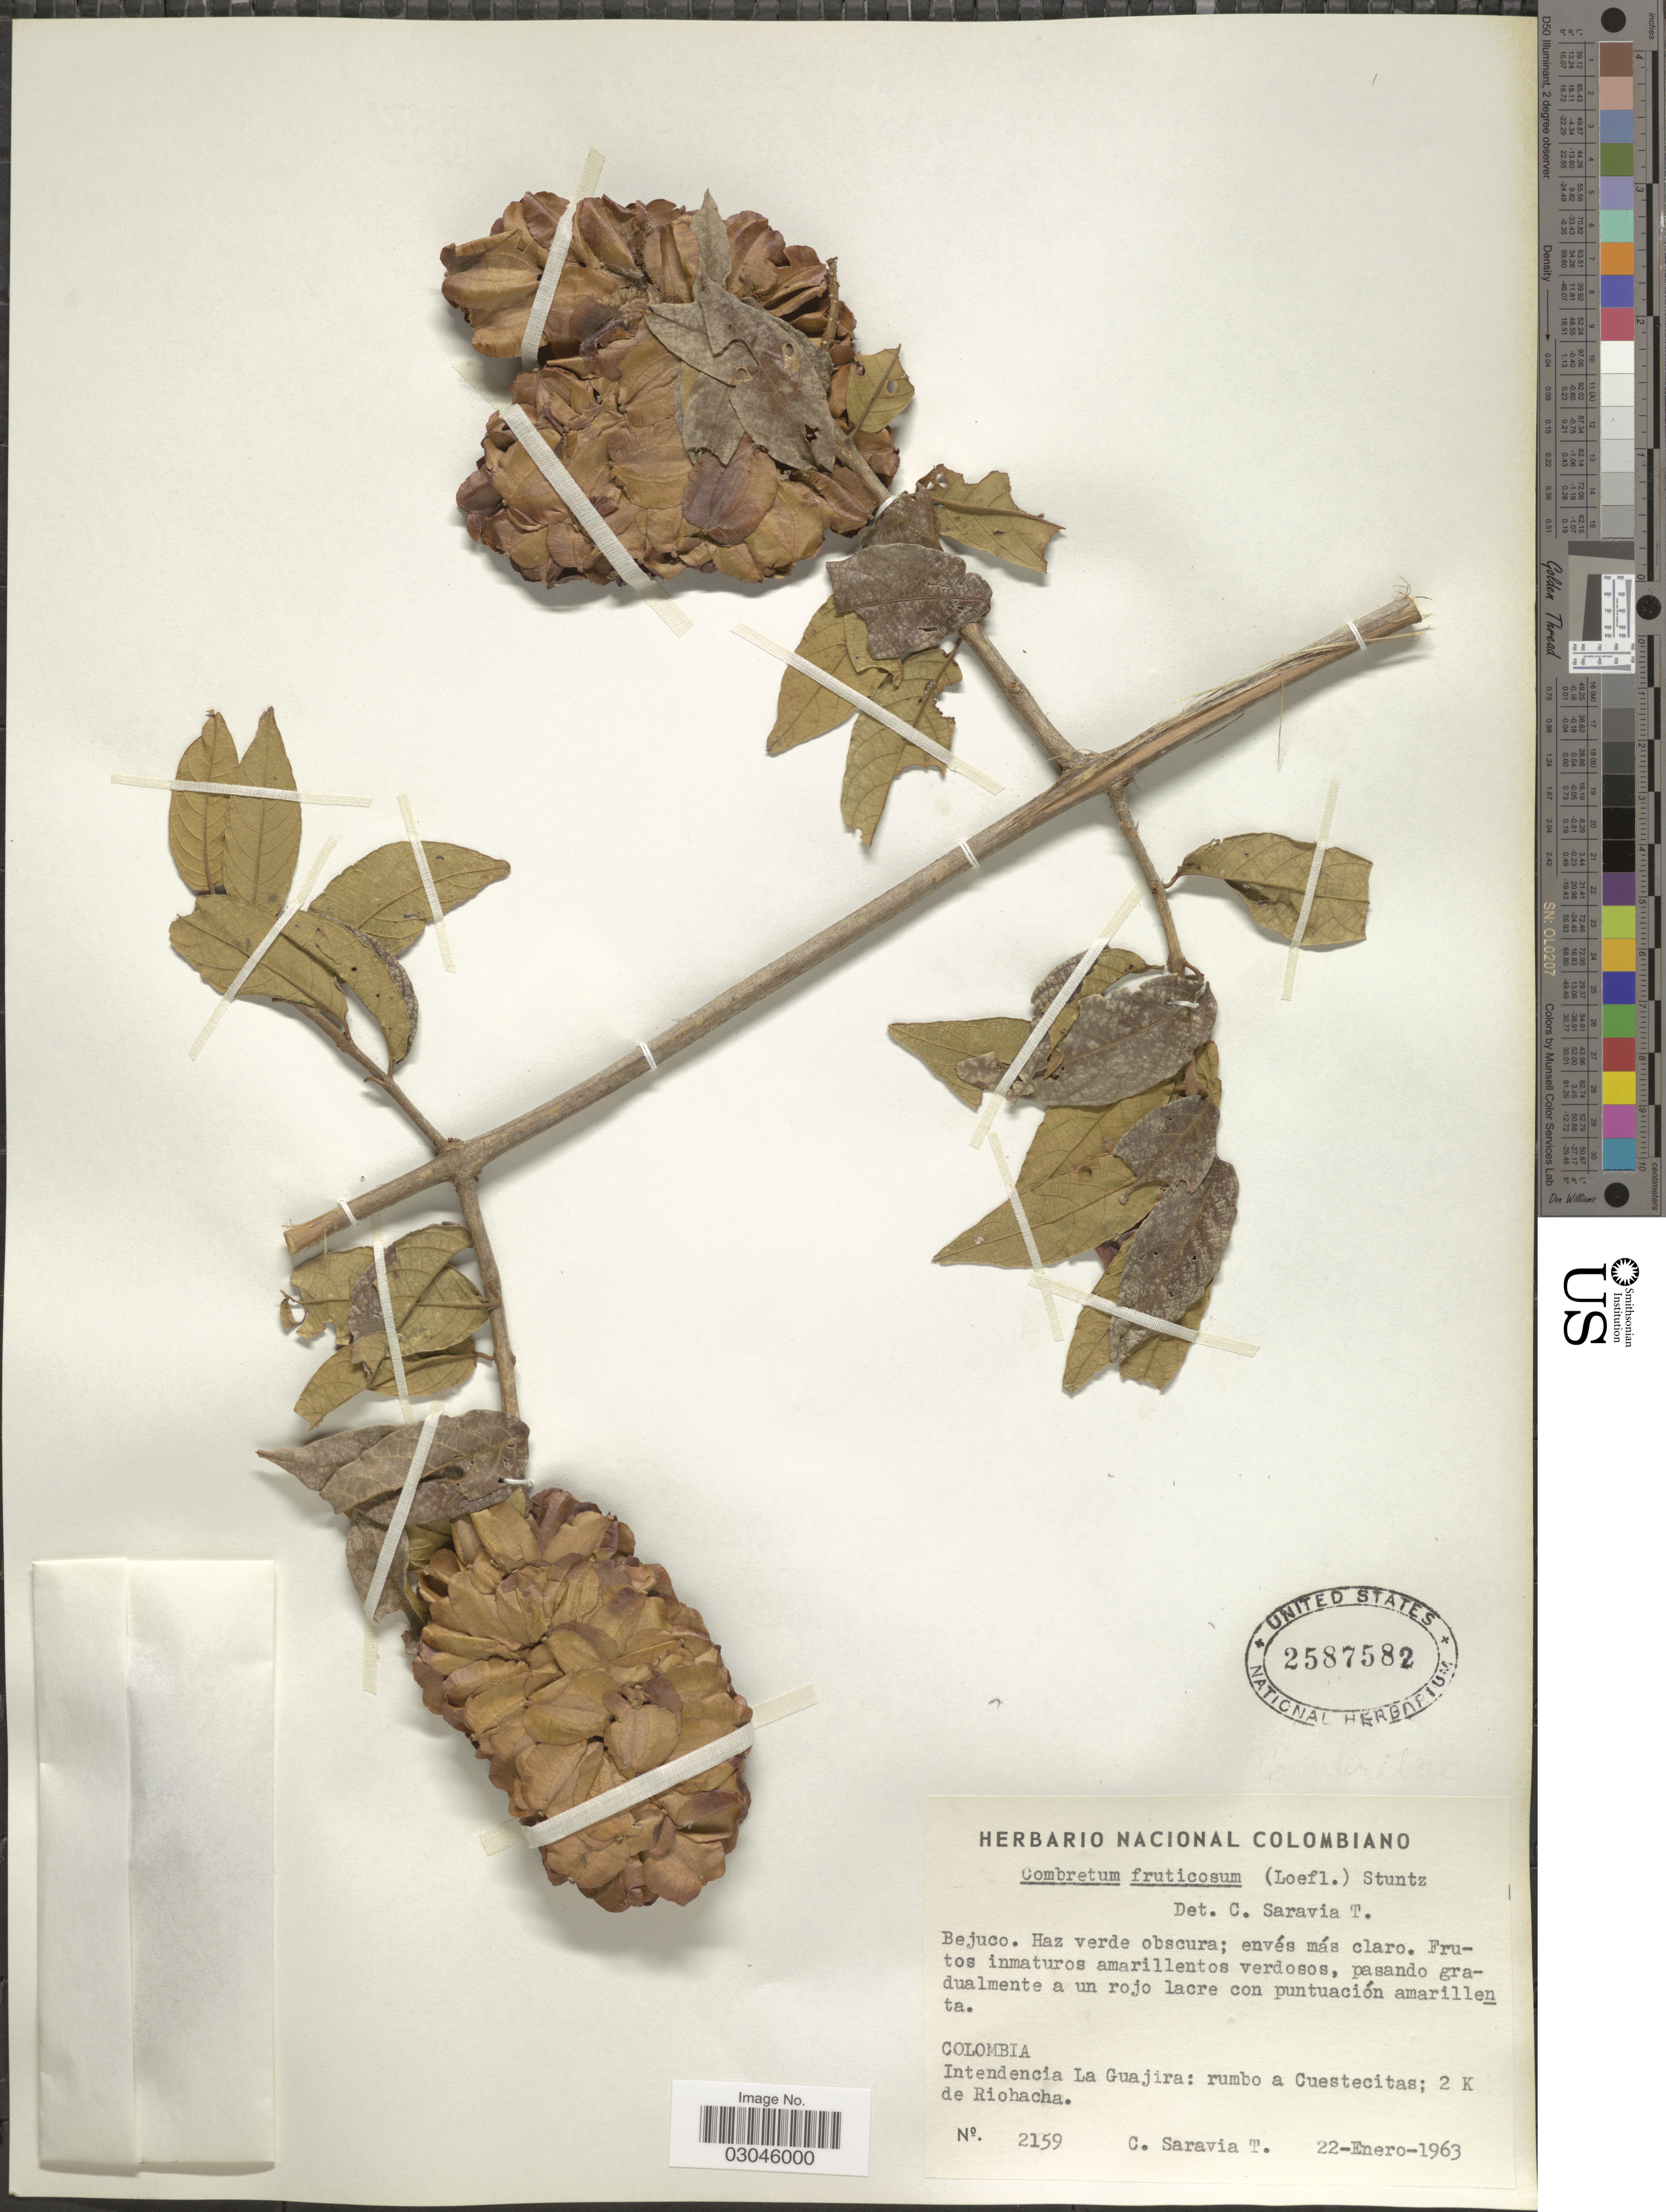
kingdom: Plantae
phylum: Tracheophyta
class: Magnoliopsida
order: Myrtales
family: Combretaceae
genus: Combretum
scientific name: Combretum fruticosum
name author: (Loefl.) Stuntz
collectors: C. Saravia T.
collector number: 2159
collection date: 1963-01-22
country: Colombia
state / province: La Guajira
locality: Intendencia La Guajira: rumbo a Cuestecitas; 2 K de Riohacha.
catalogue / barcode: US 2587582